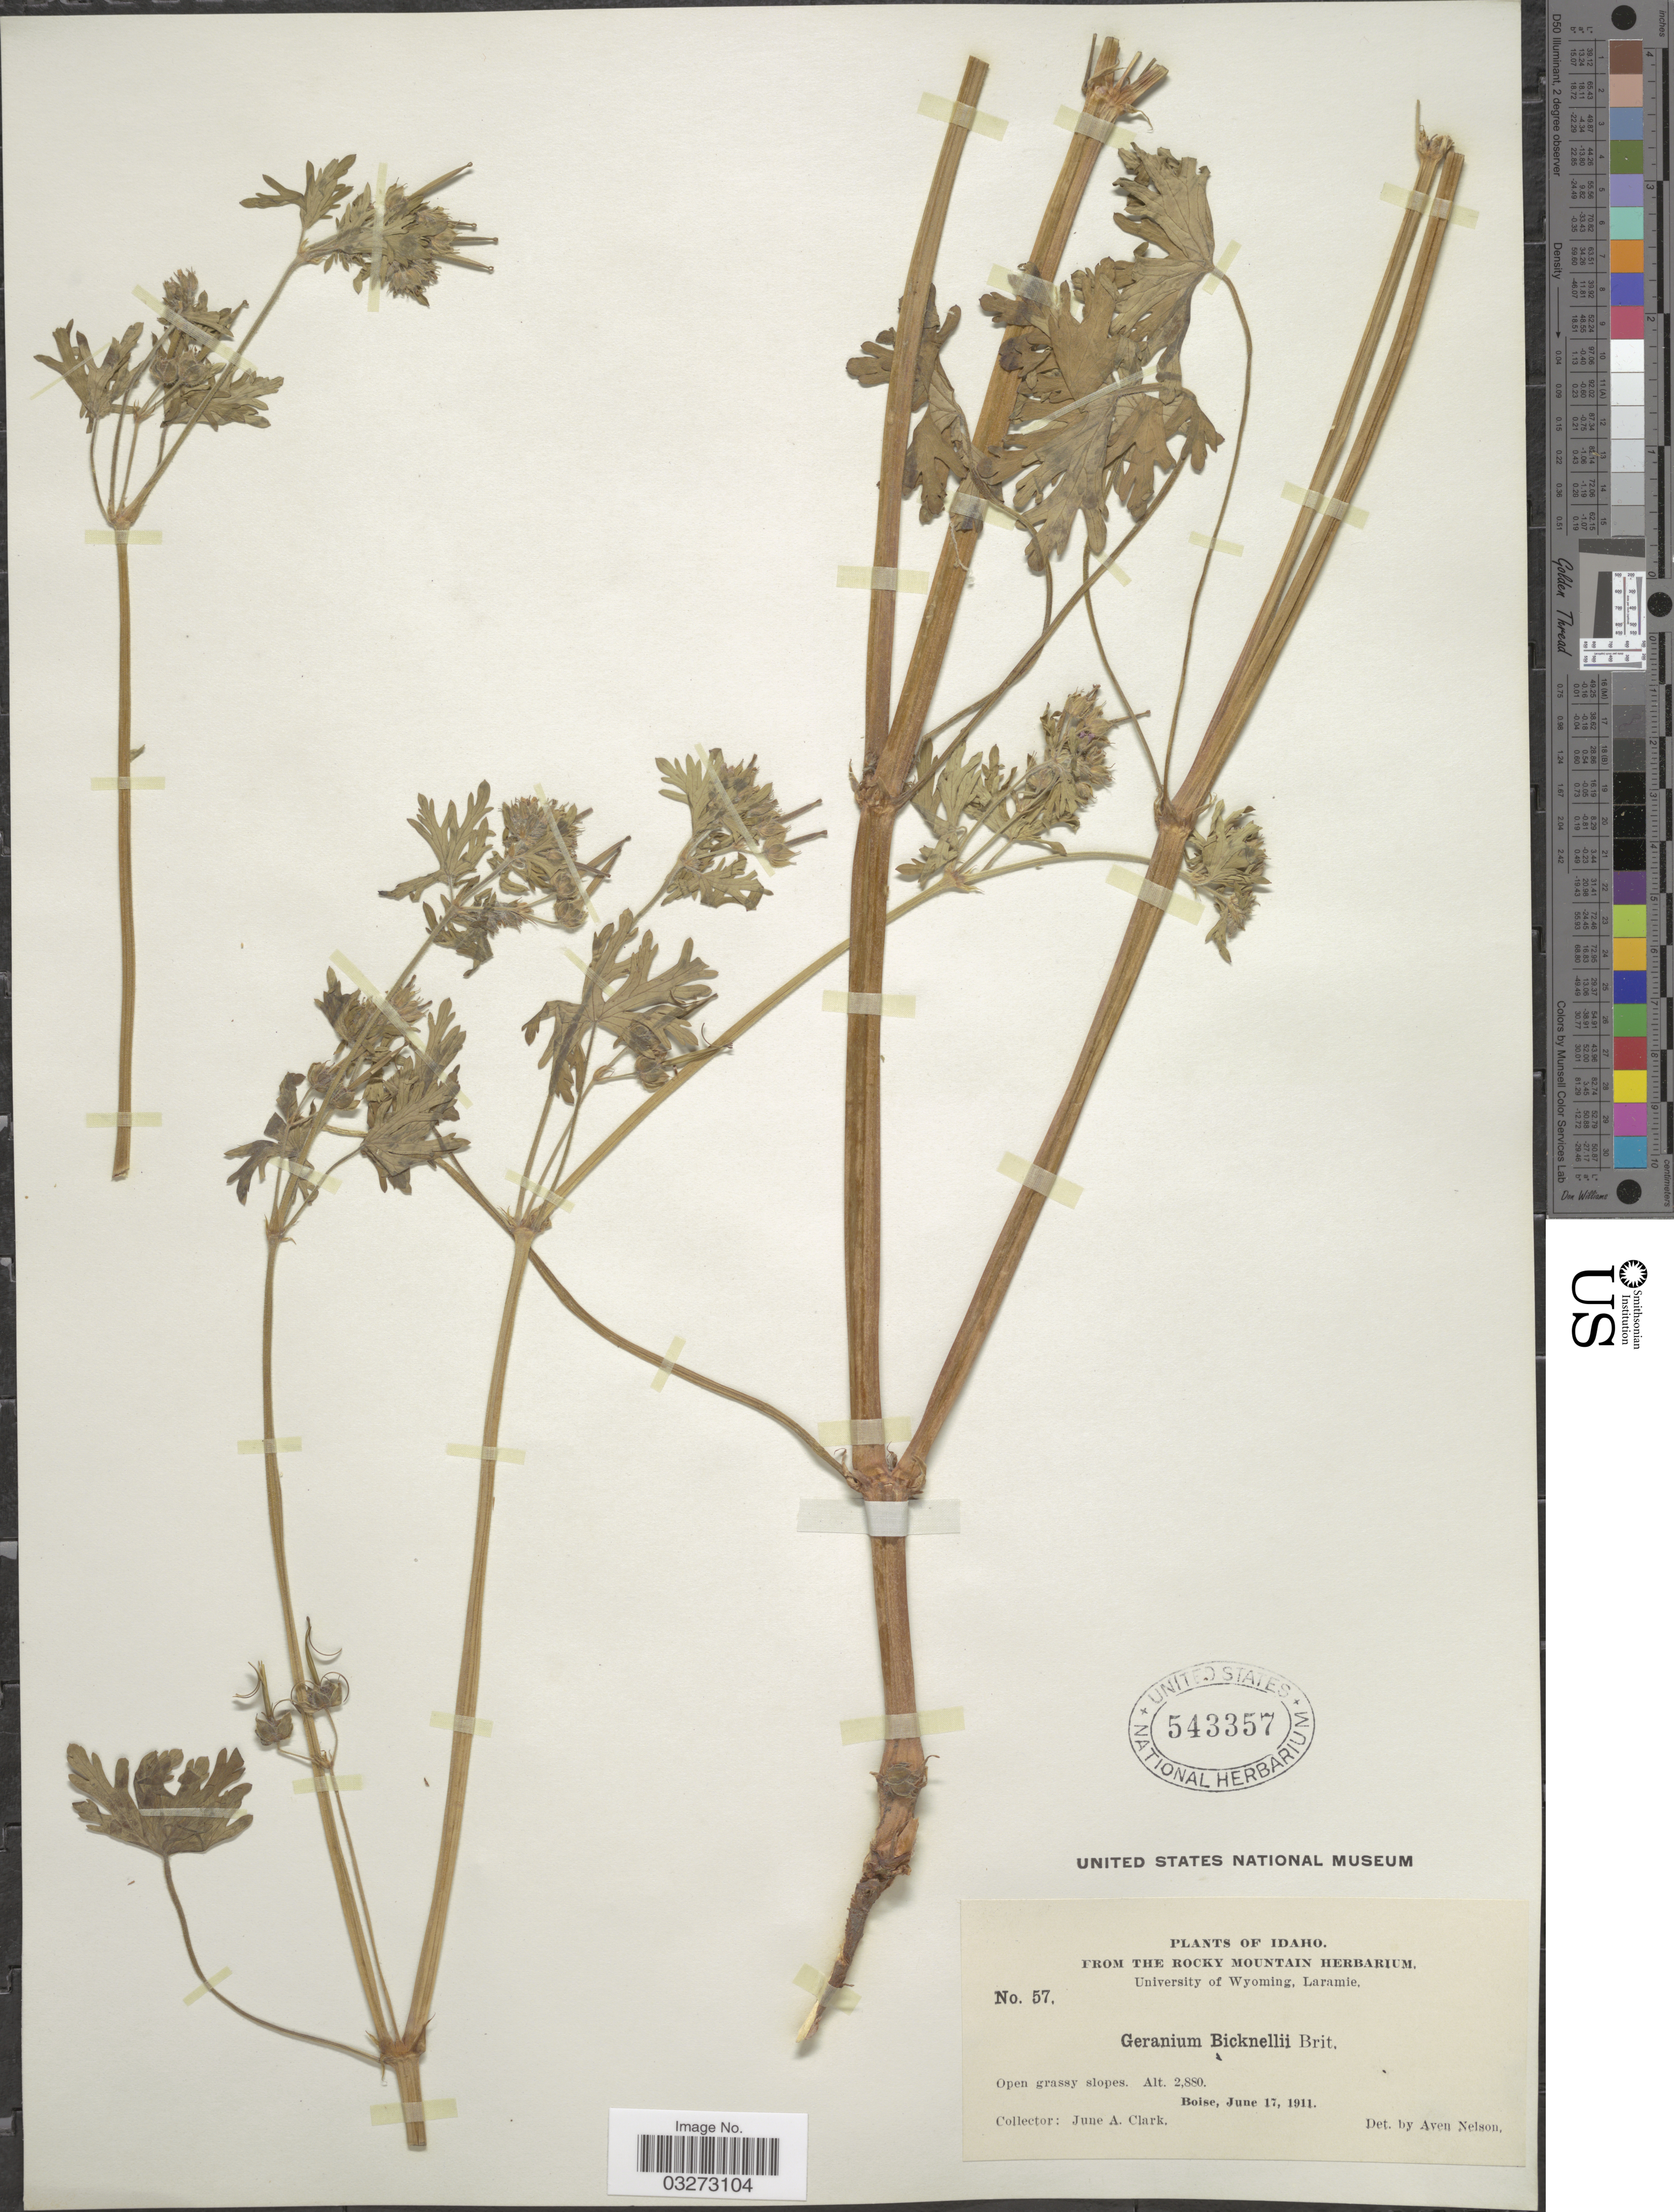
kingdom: Plantae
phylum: Tracheophyta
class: Magnoliopsida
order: Geraniales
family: Geraniaceae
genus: Geranium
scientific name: Geranium bicknellii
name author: Britton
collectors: J. A. Clark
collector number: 57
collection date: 1911-06-17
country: United States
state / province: Idaho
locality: Boise.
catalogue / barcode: US 543357